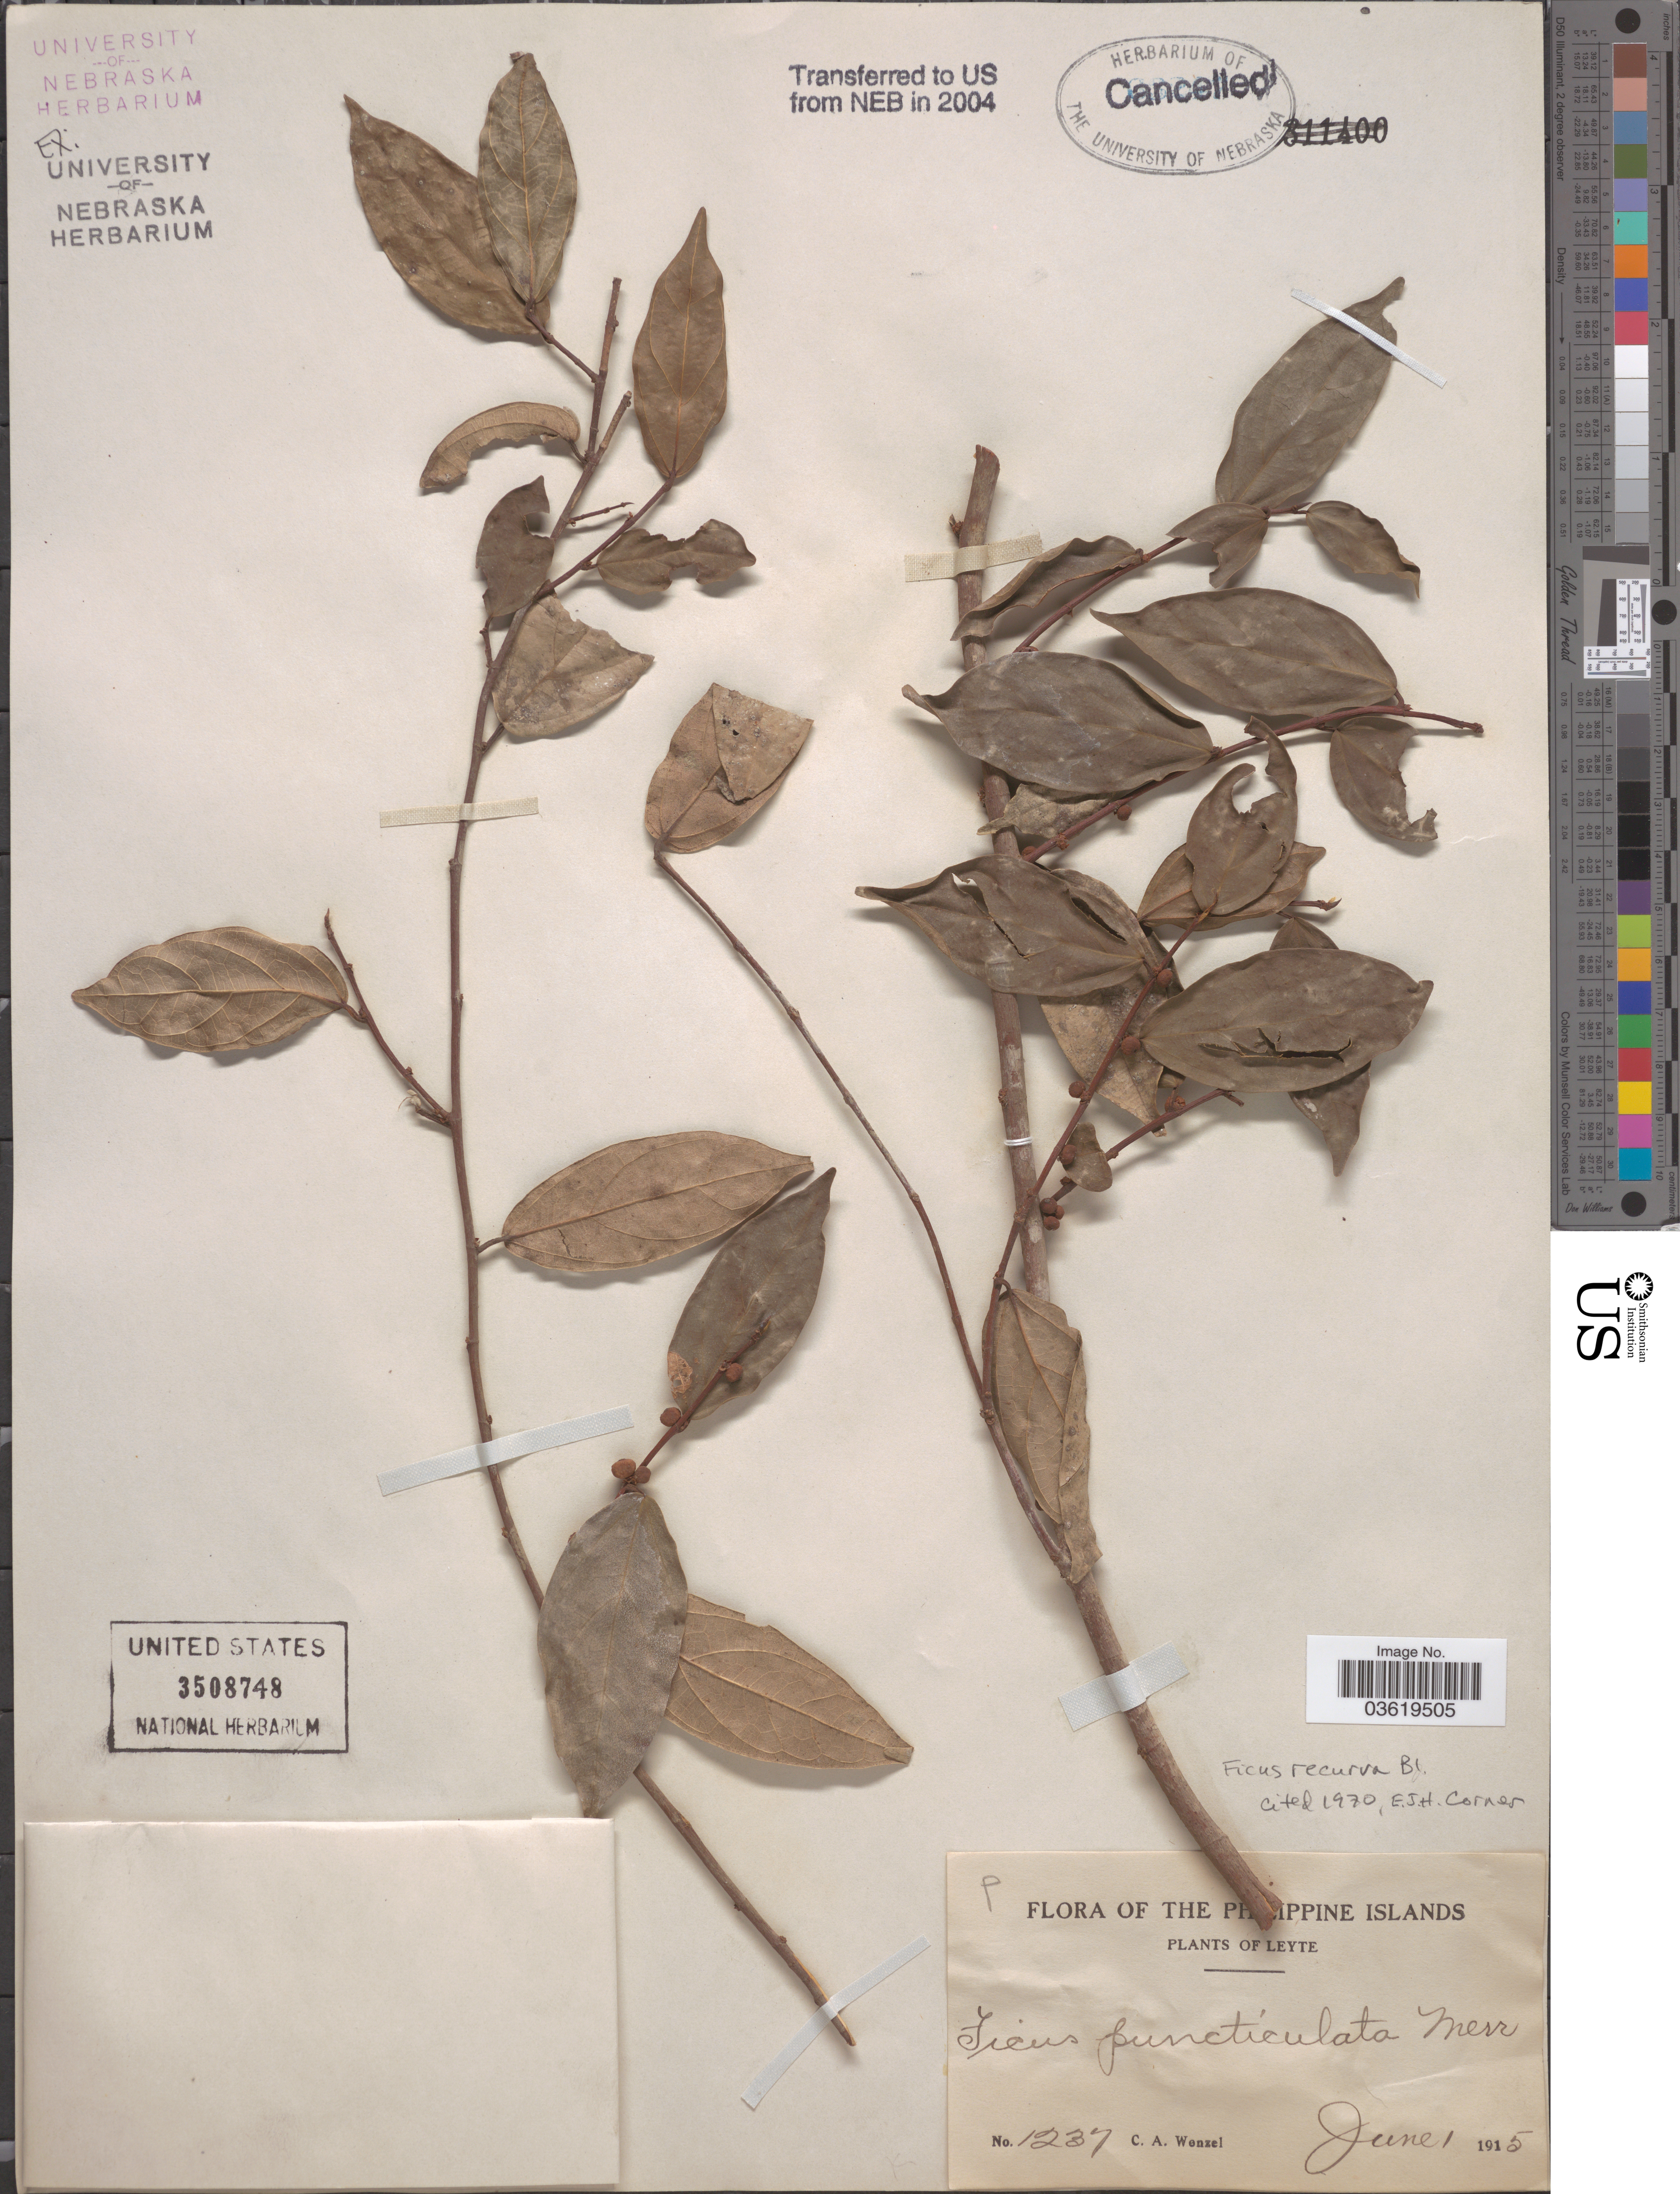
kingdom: Plantae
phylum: Tracheophyta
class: Magnoliopsida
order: Rosales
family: Moraceae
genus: Ficus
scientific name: Ficus recurva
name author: Blume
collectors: C. Wenzel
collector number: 1237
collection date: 1915-06-01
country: Philippines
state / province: Eastern Visayas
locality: Leyte.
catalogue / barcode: US 3508748